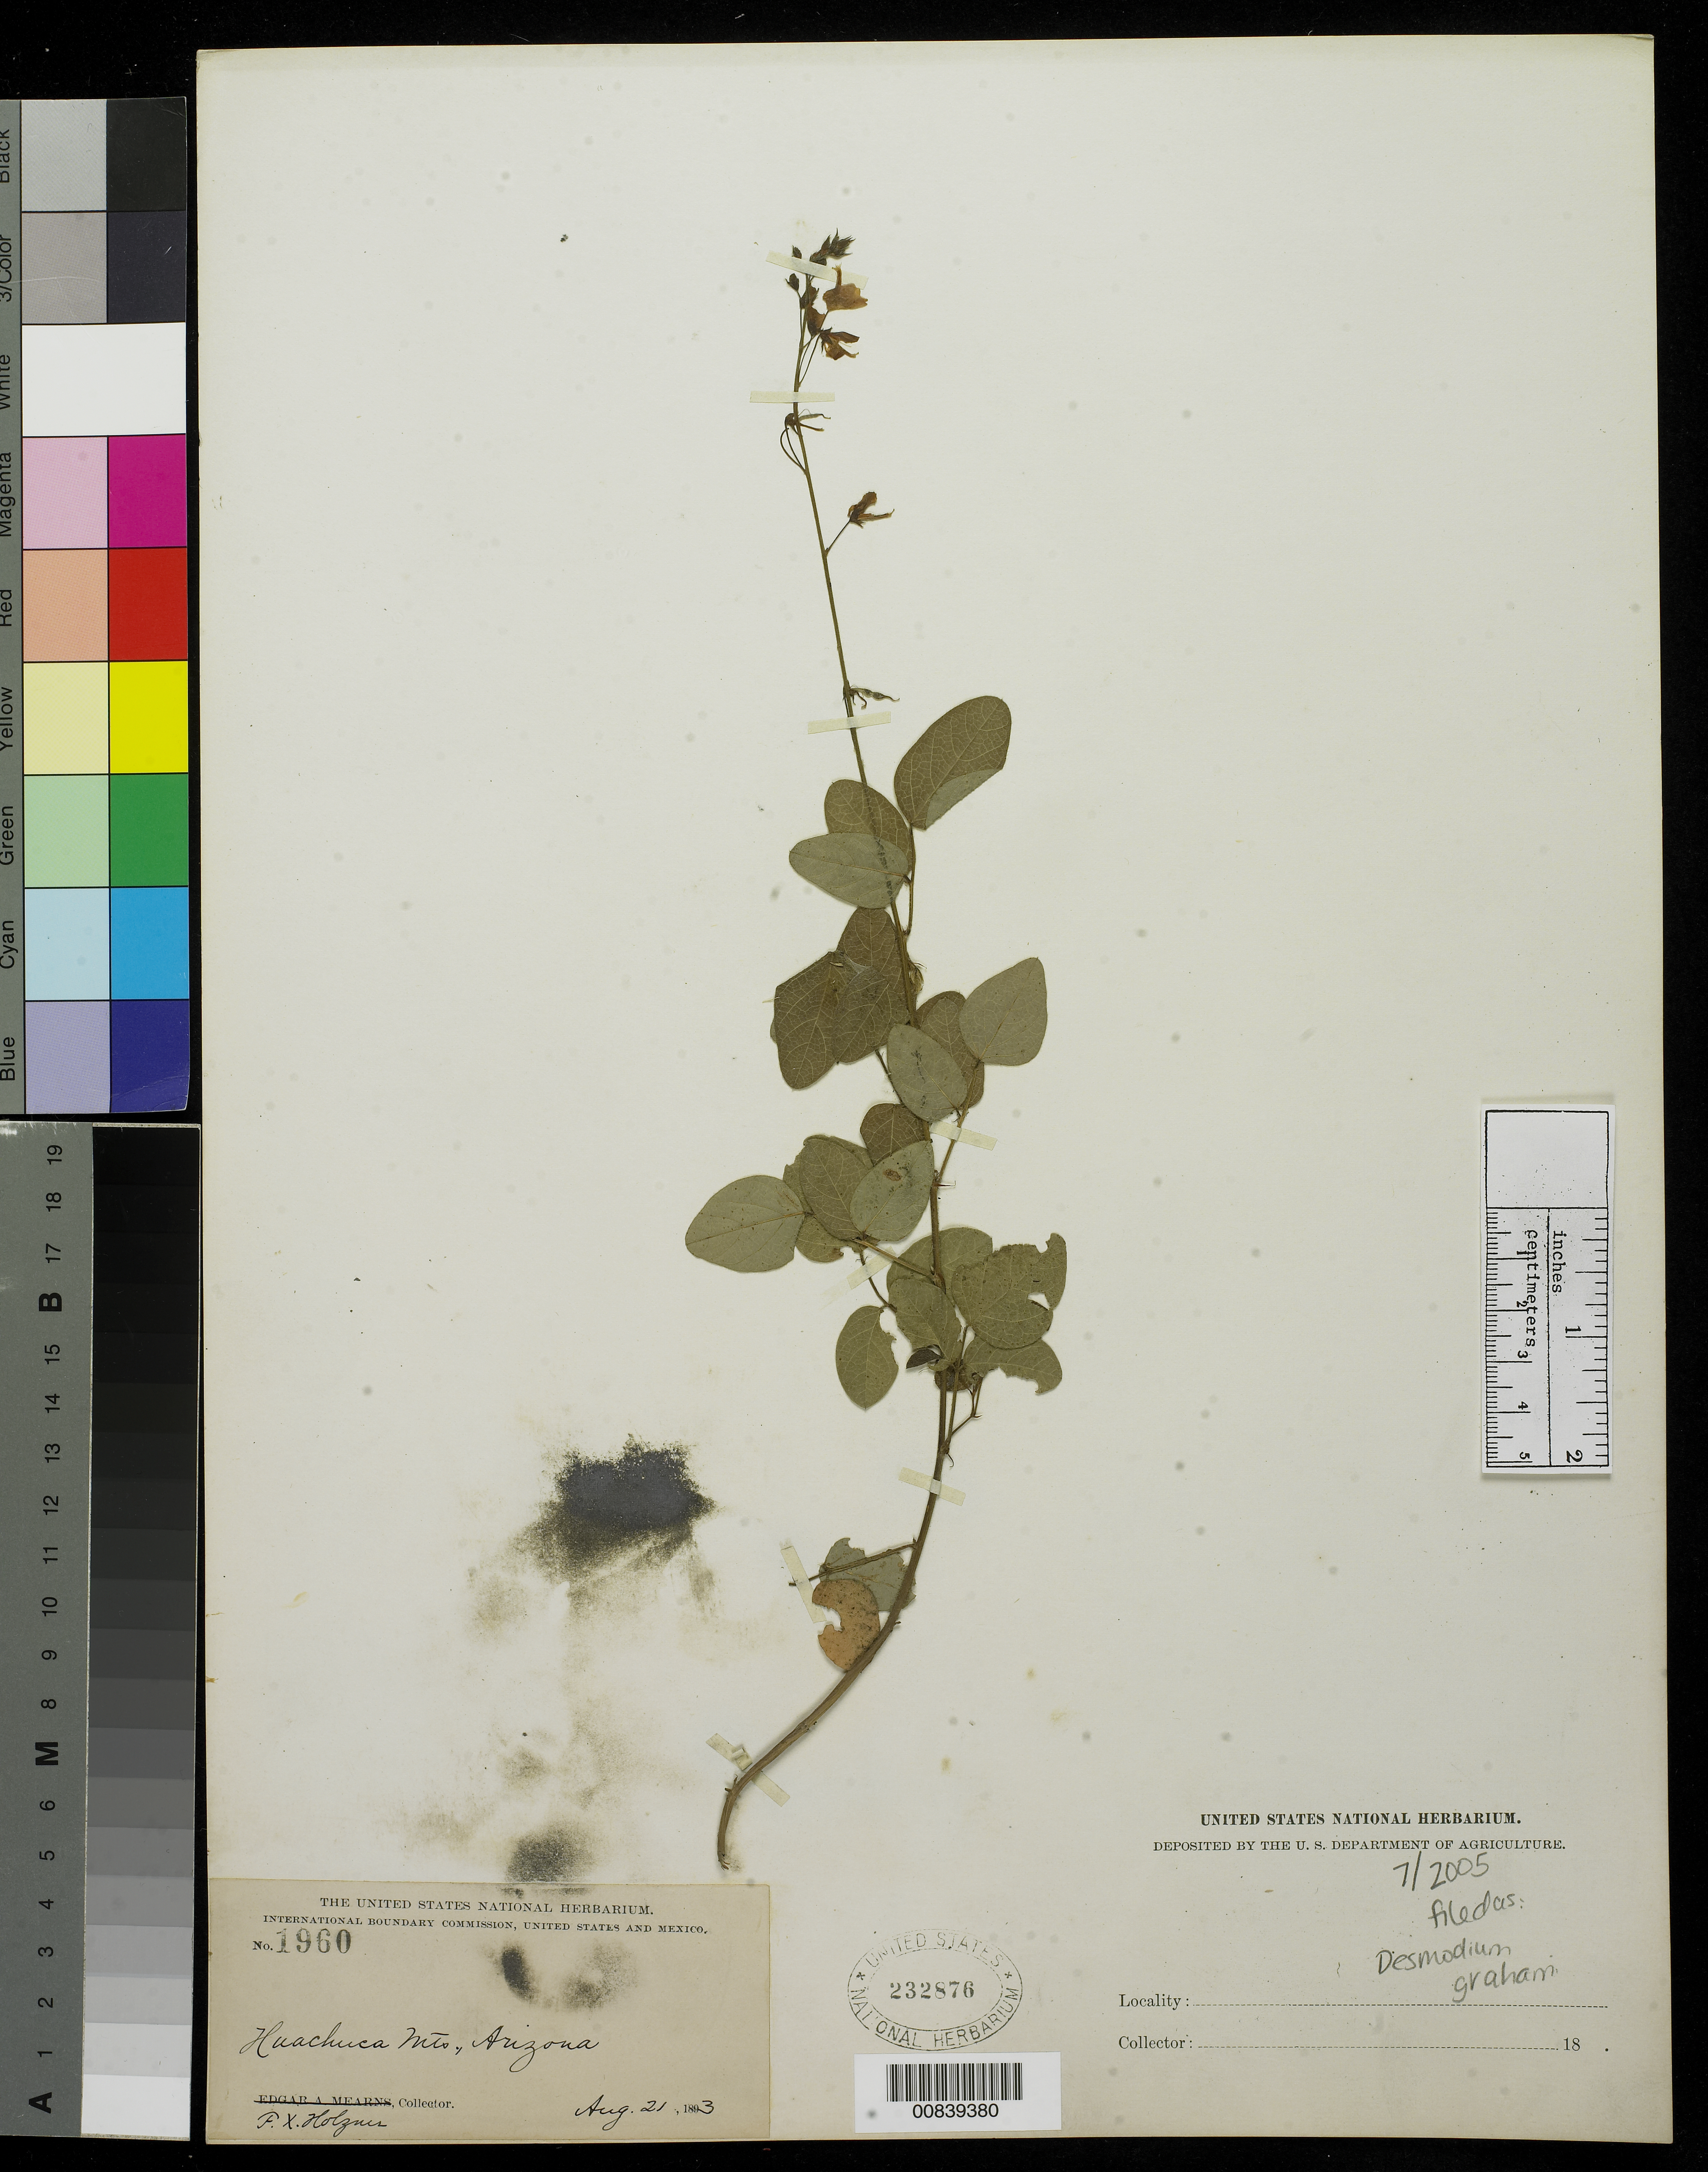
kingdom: Plantae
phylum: Tracheophyta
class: Magnoliopsida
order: Fabales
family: Fabaceae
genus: Desmodium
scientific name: Desmodium grahamii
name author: A. Gray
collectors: F. X. Holzner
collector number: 1960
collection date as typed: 21 Aug 1893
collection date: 1893-08-21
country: United States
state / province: Arizona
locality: Huachuca Mts.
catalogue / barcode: US 232876